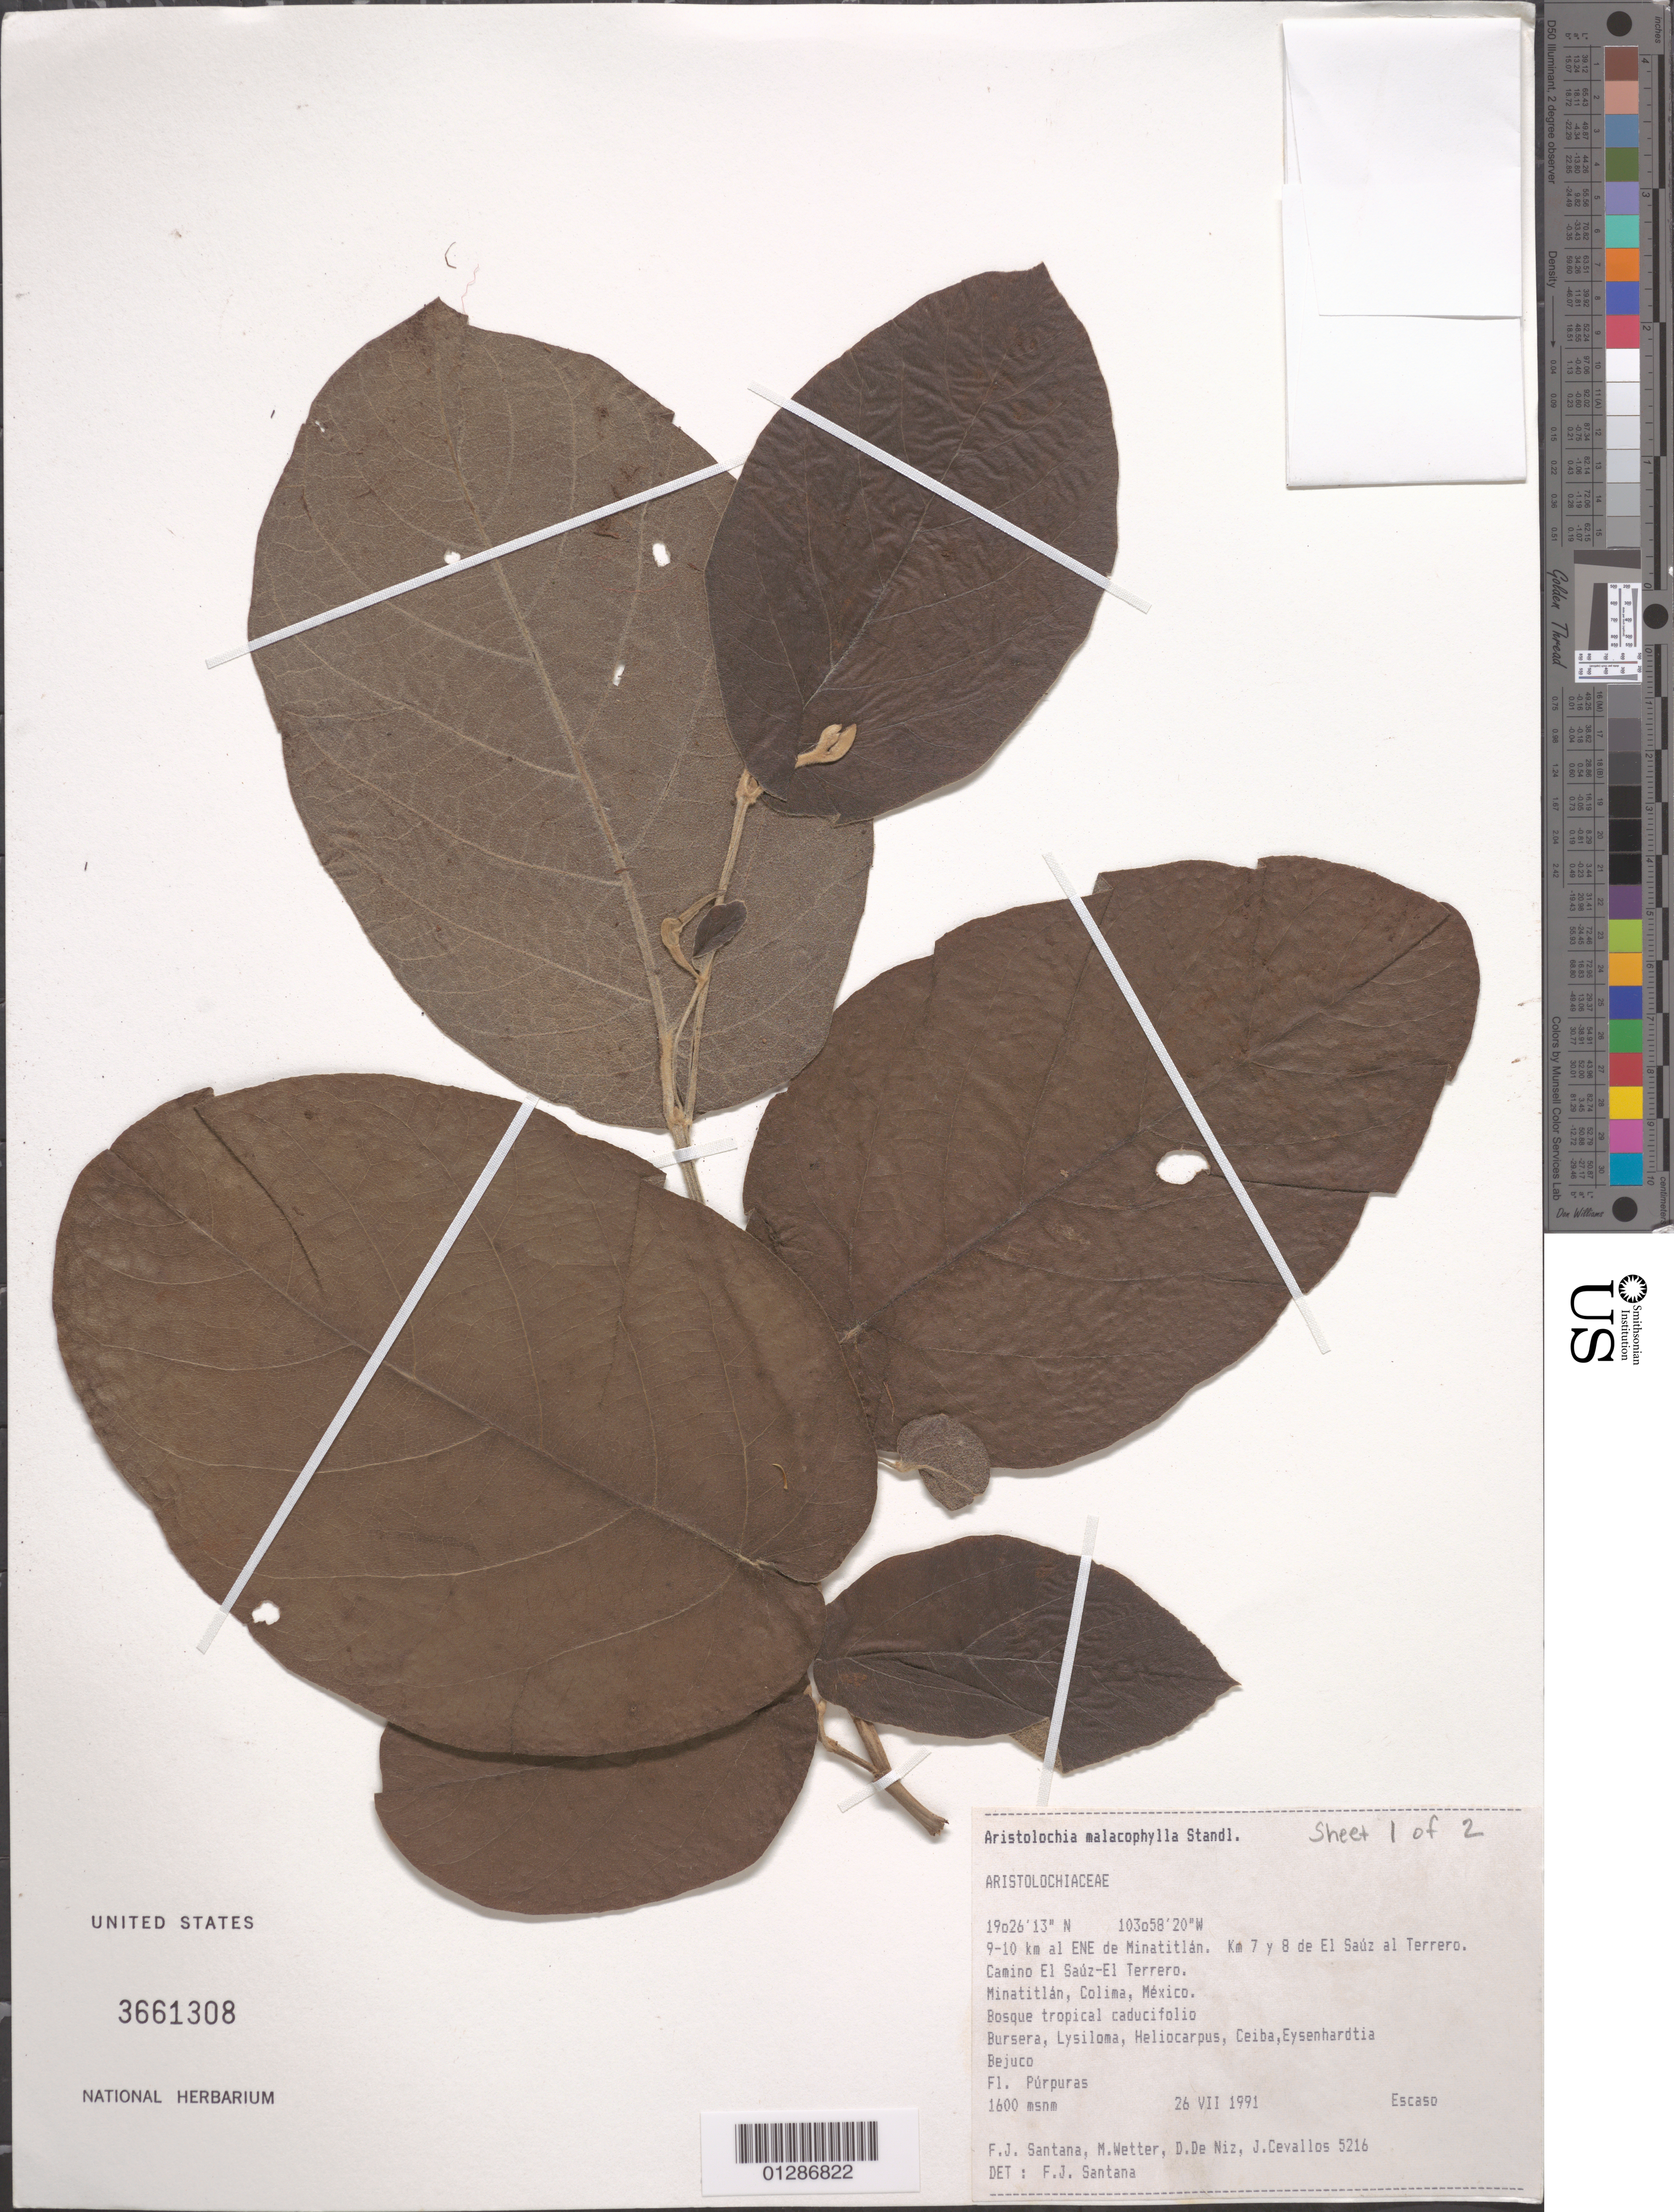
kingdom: Plantae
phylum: Tracheophyta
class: Magnoliopsida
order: Piperales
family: Aristolochiaceae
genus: Aristolochia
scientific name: Aristolochia malacophylla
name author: Standl.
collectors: F. Santana, D. De Niz L. & J. Cevallos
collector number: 5216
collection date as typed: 26 Jul 1991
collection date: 1991-07-26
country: Mexico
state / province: Colima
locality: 9-10 km al ENE de Minatitlan. Km 7 y 8 de El Sauz al Terrero. Camino El Sauz-El Terrero. Minatitlan.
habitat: Vine.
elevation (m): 1600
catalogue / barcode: US 3661308